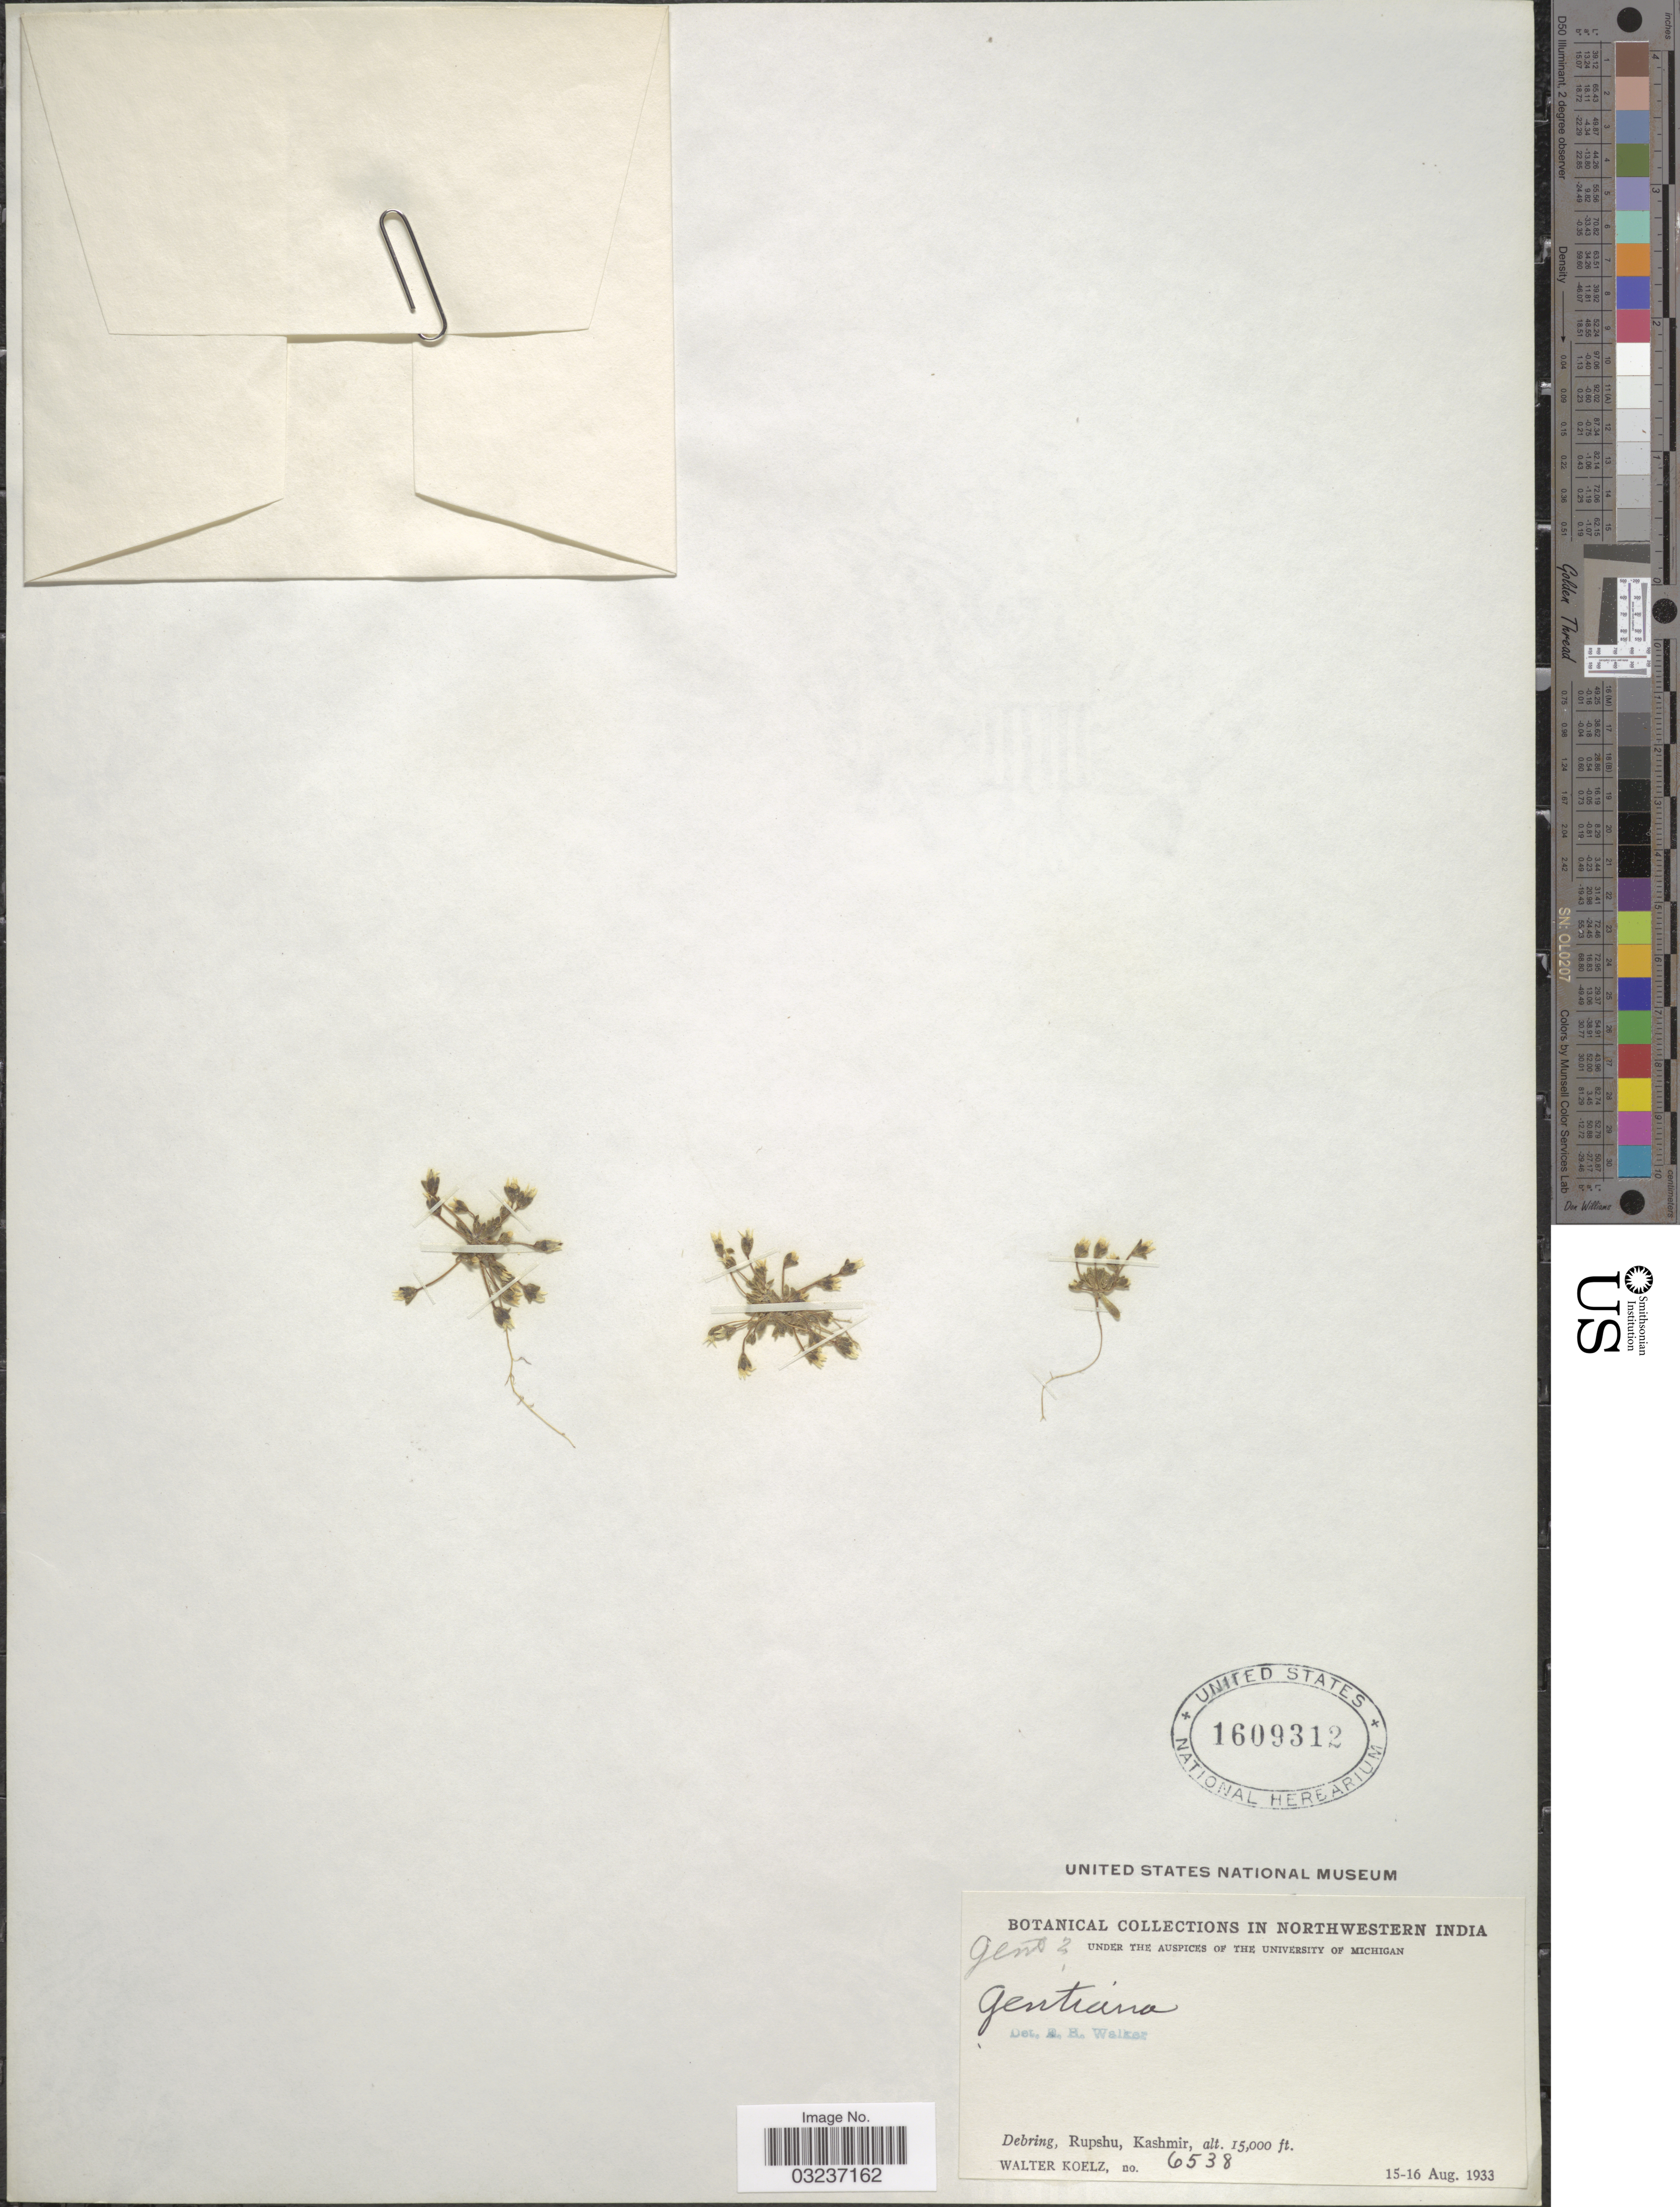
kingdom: Plantae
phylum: Tracheophyta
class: Magnoliopsida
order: Gentianales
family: Gentianaceae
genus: Gentiana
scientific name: Gentiana sp.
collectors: W. N. Koelz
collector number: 6538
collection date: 1933-08-15/1933-08-16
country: India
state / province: Jammu and Kashmir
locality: Northwestern India. Debring, Rupshu, Kashmir.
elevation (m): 4572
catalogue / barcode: US 1609312